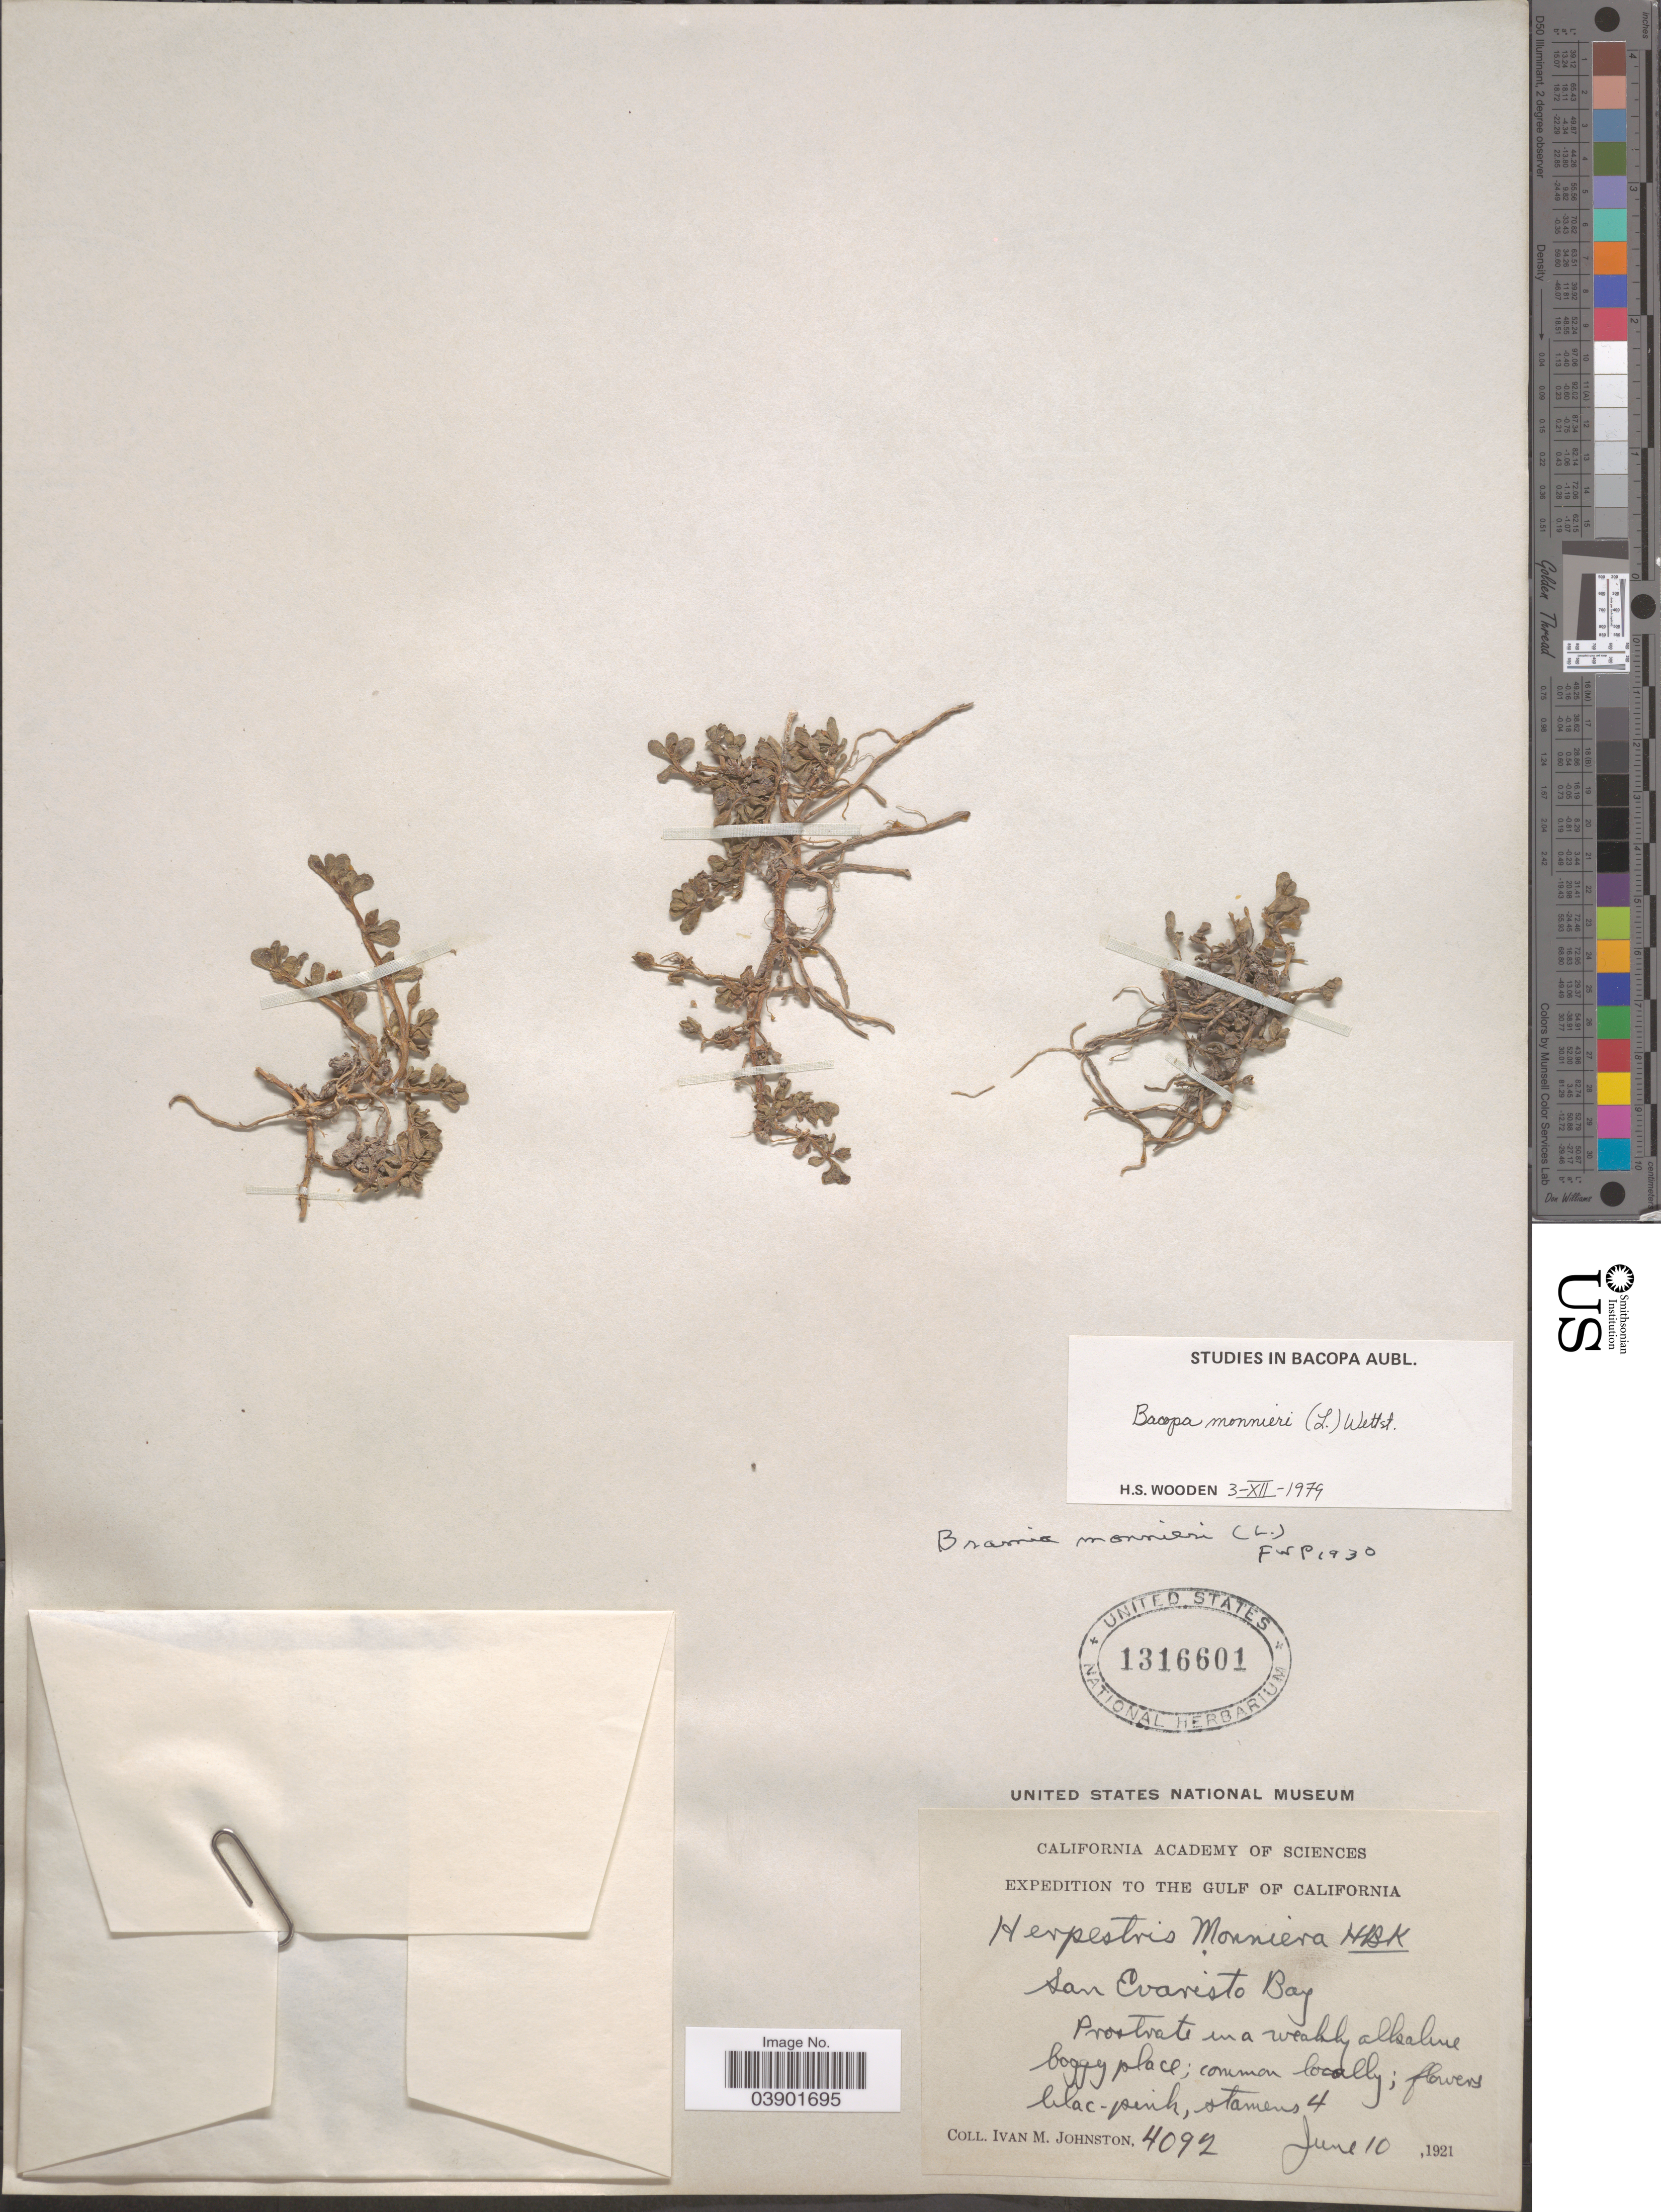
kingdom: Plantae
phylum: Tracheophyta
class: Magnoliopsida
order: Lamiales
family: Plantaginaceae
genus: Bacopa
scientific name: Bacopa monnieri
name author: (L.) Pennell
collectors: I.M. Johnston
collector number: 4092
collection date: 1921-06-10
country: United States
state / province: California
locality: The Gulf of California. San Evaristo Bay.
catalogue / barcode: US 1316601